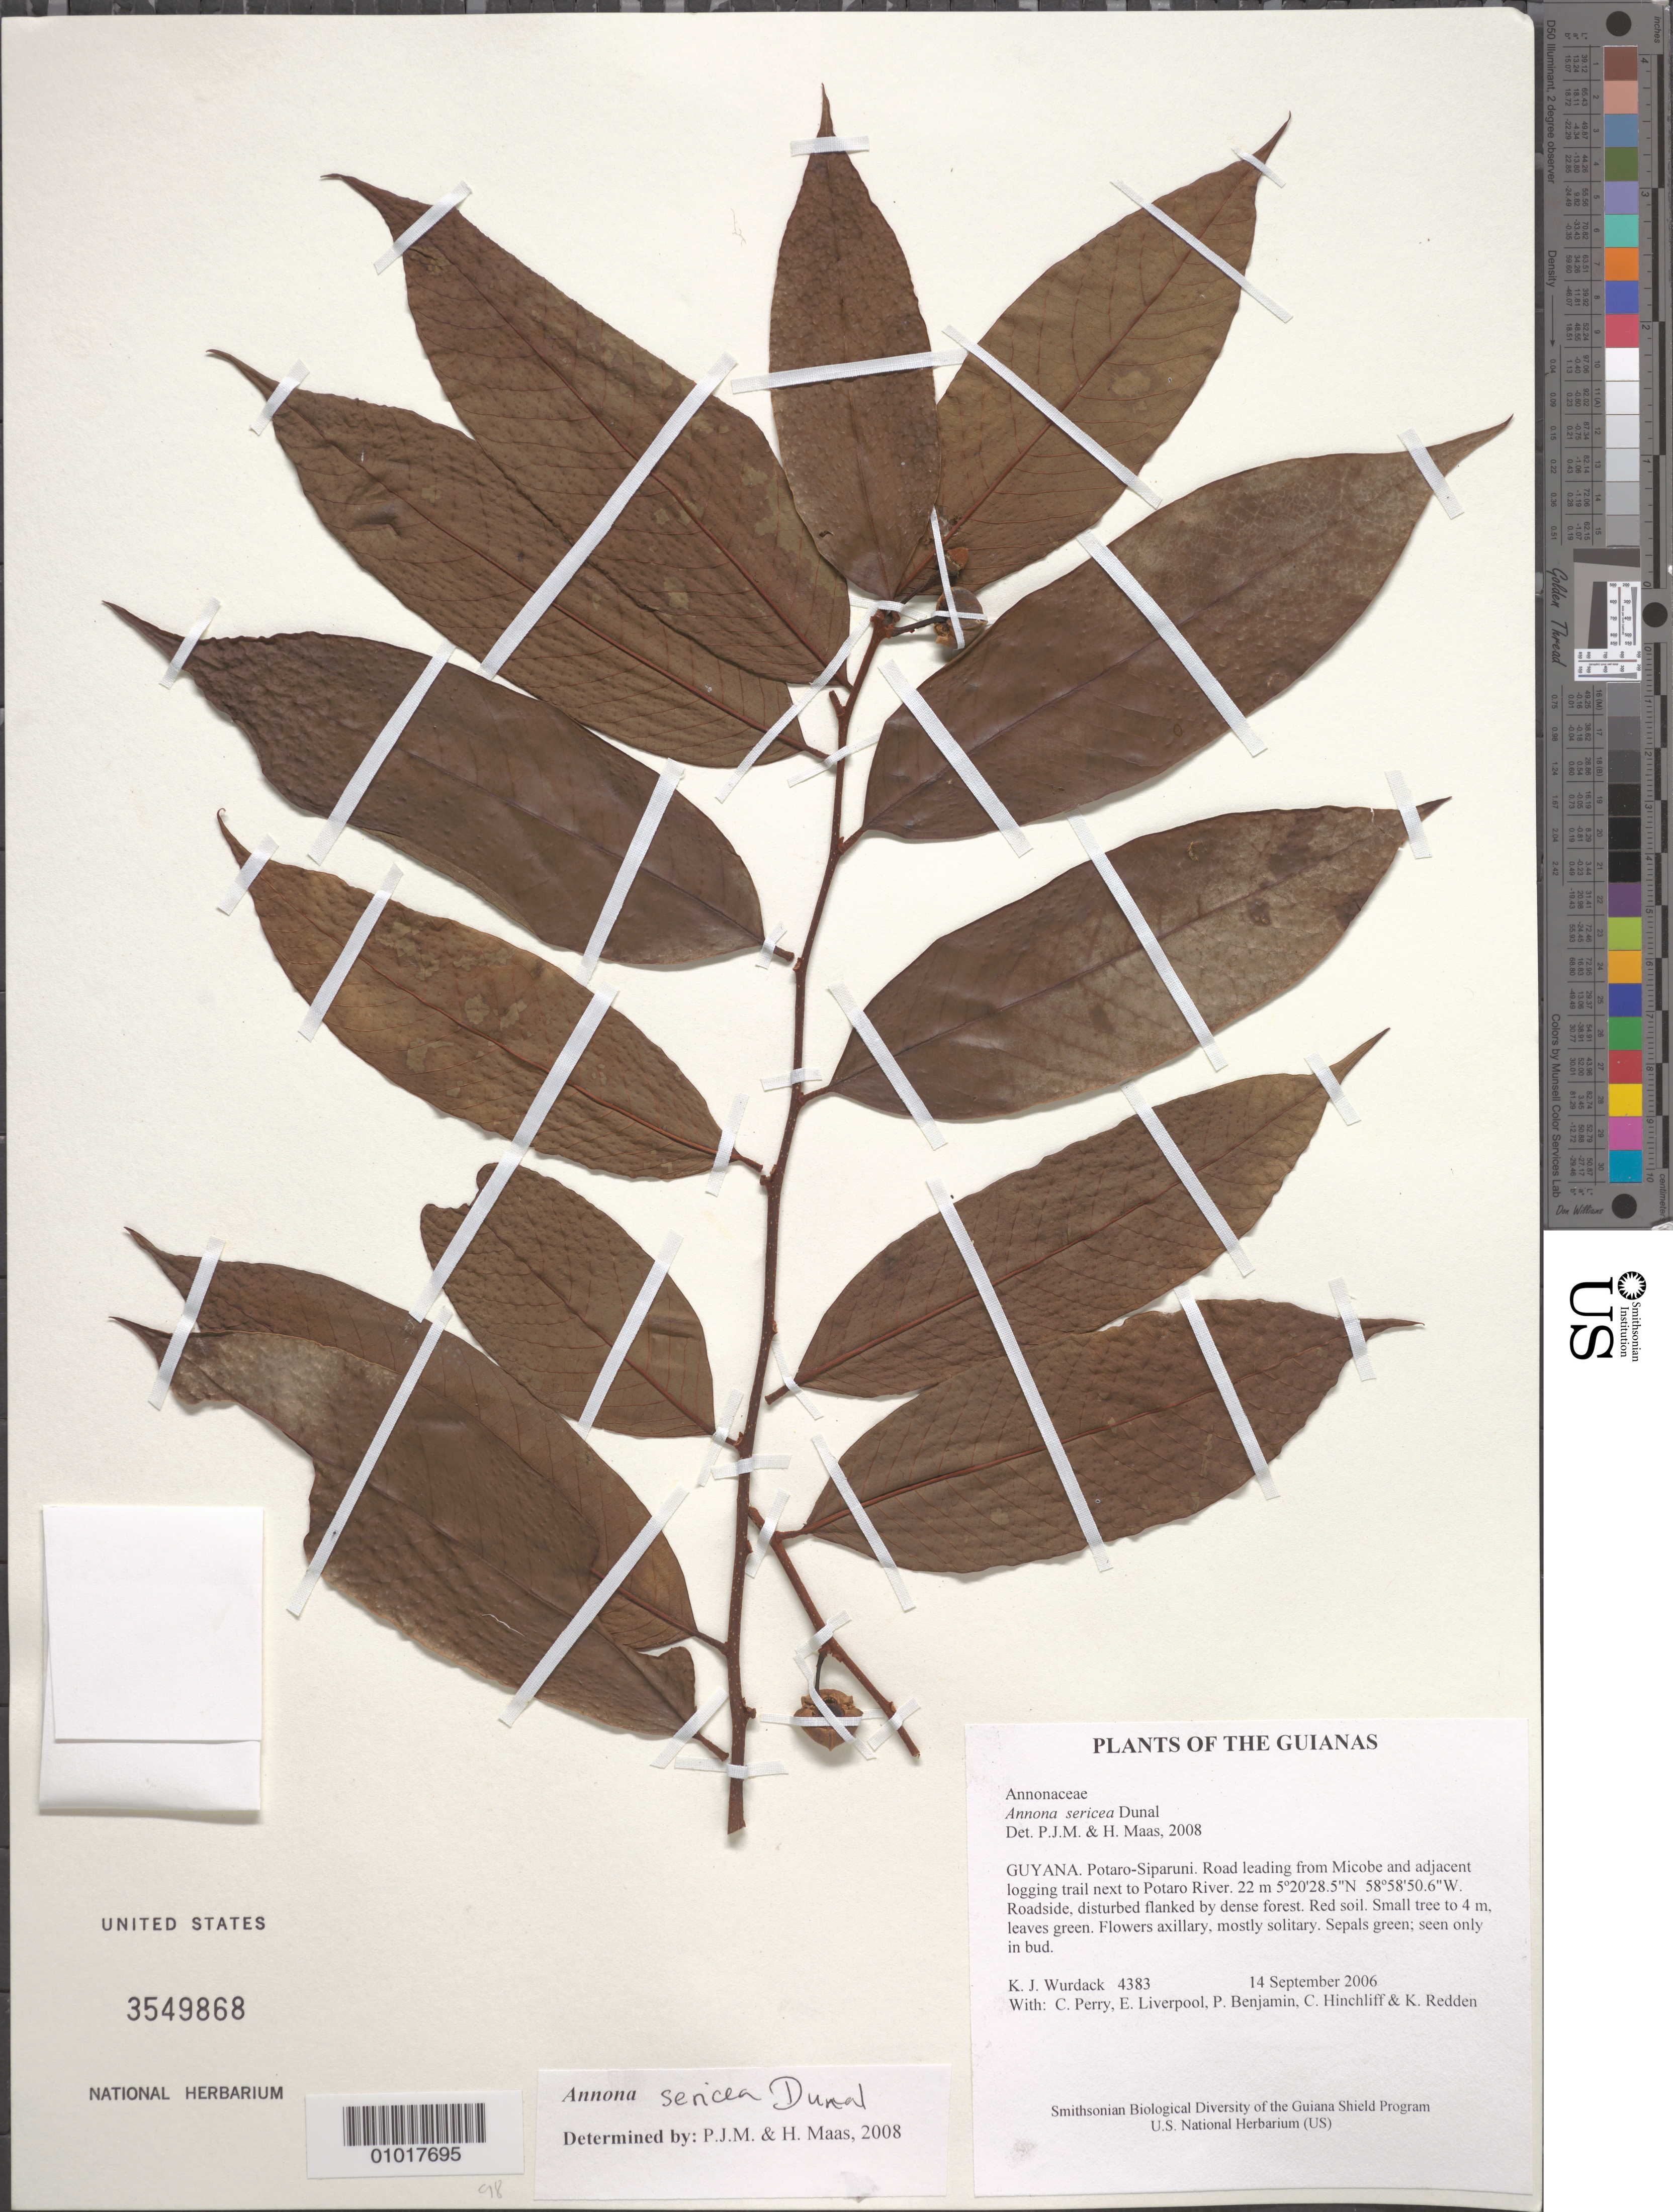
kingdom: Plantae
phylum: Tracheophyta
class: Magnoliopsida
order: Magnoliales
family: Annonaceae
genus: Annona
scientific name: Annona sericea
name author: Dunal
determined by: Maas, Paul J.; Maas, H.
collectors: K. Wurdack, C. Perry, E. Liverpool, P. Benjamin, C. E. Hinchliff & K. M. Redden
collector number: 4383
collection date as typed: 14 September 2006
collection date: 2006-09-14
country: Guyana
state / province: Potaro-Siparuni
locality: Road leading from Micobe and adjacent logging trail next to Potaro River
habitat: Roadside, disturbed, flanked by dense forest. Red soil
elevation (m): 22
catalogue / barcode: US 3549868